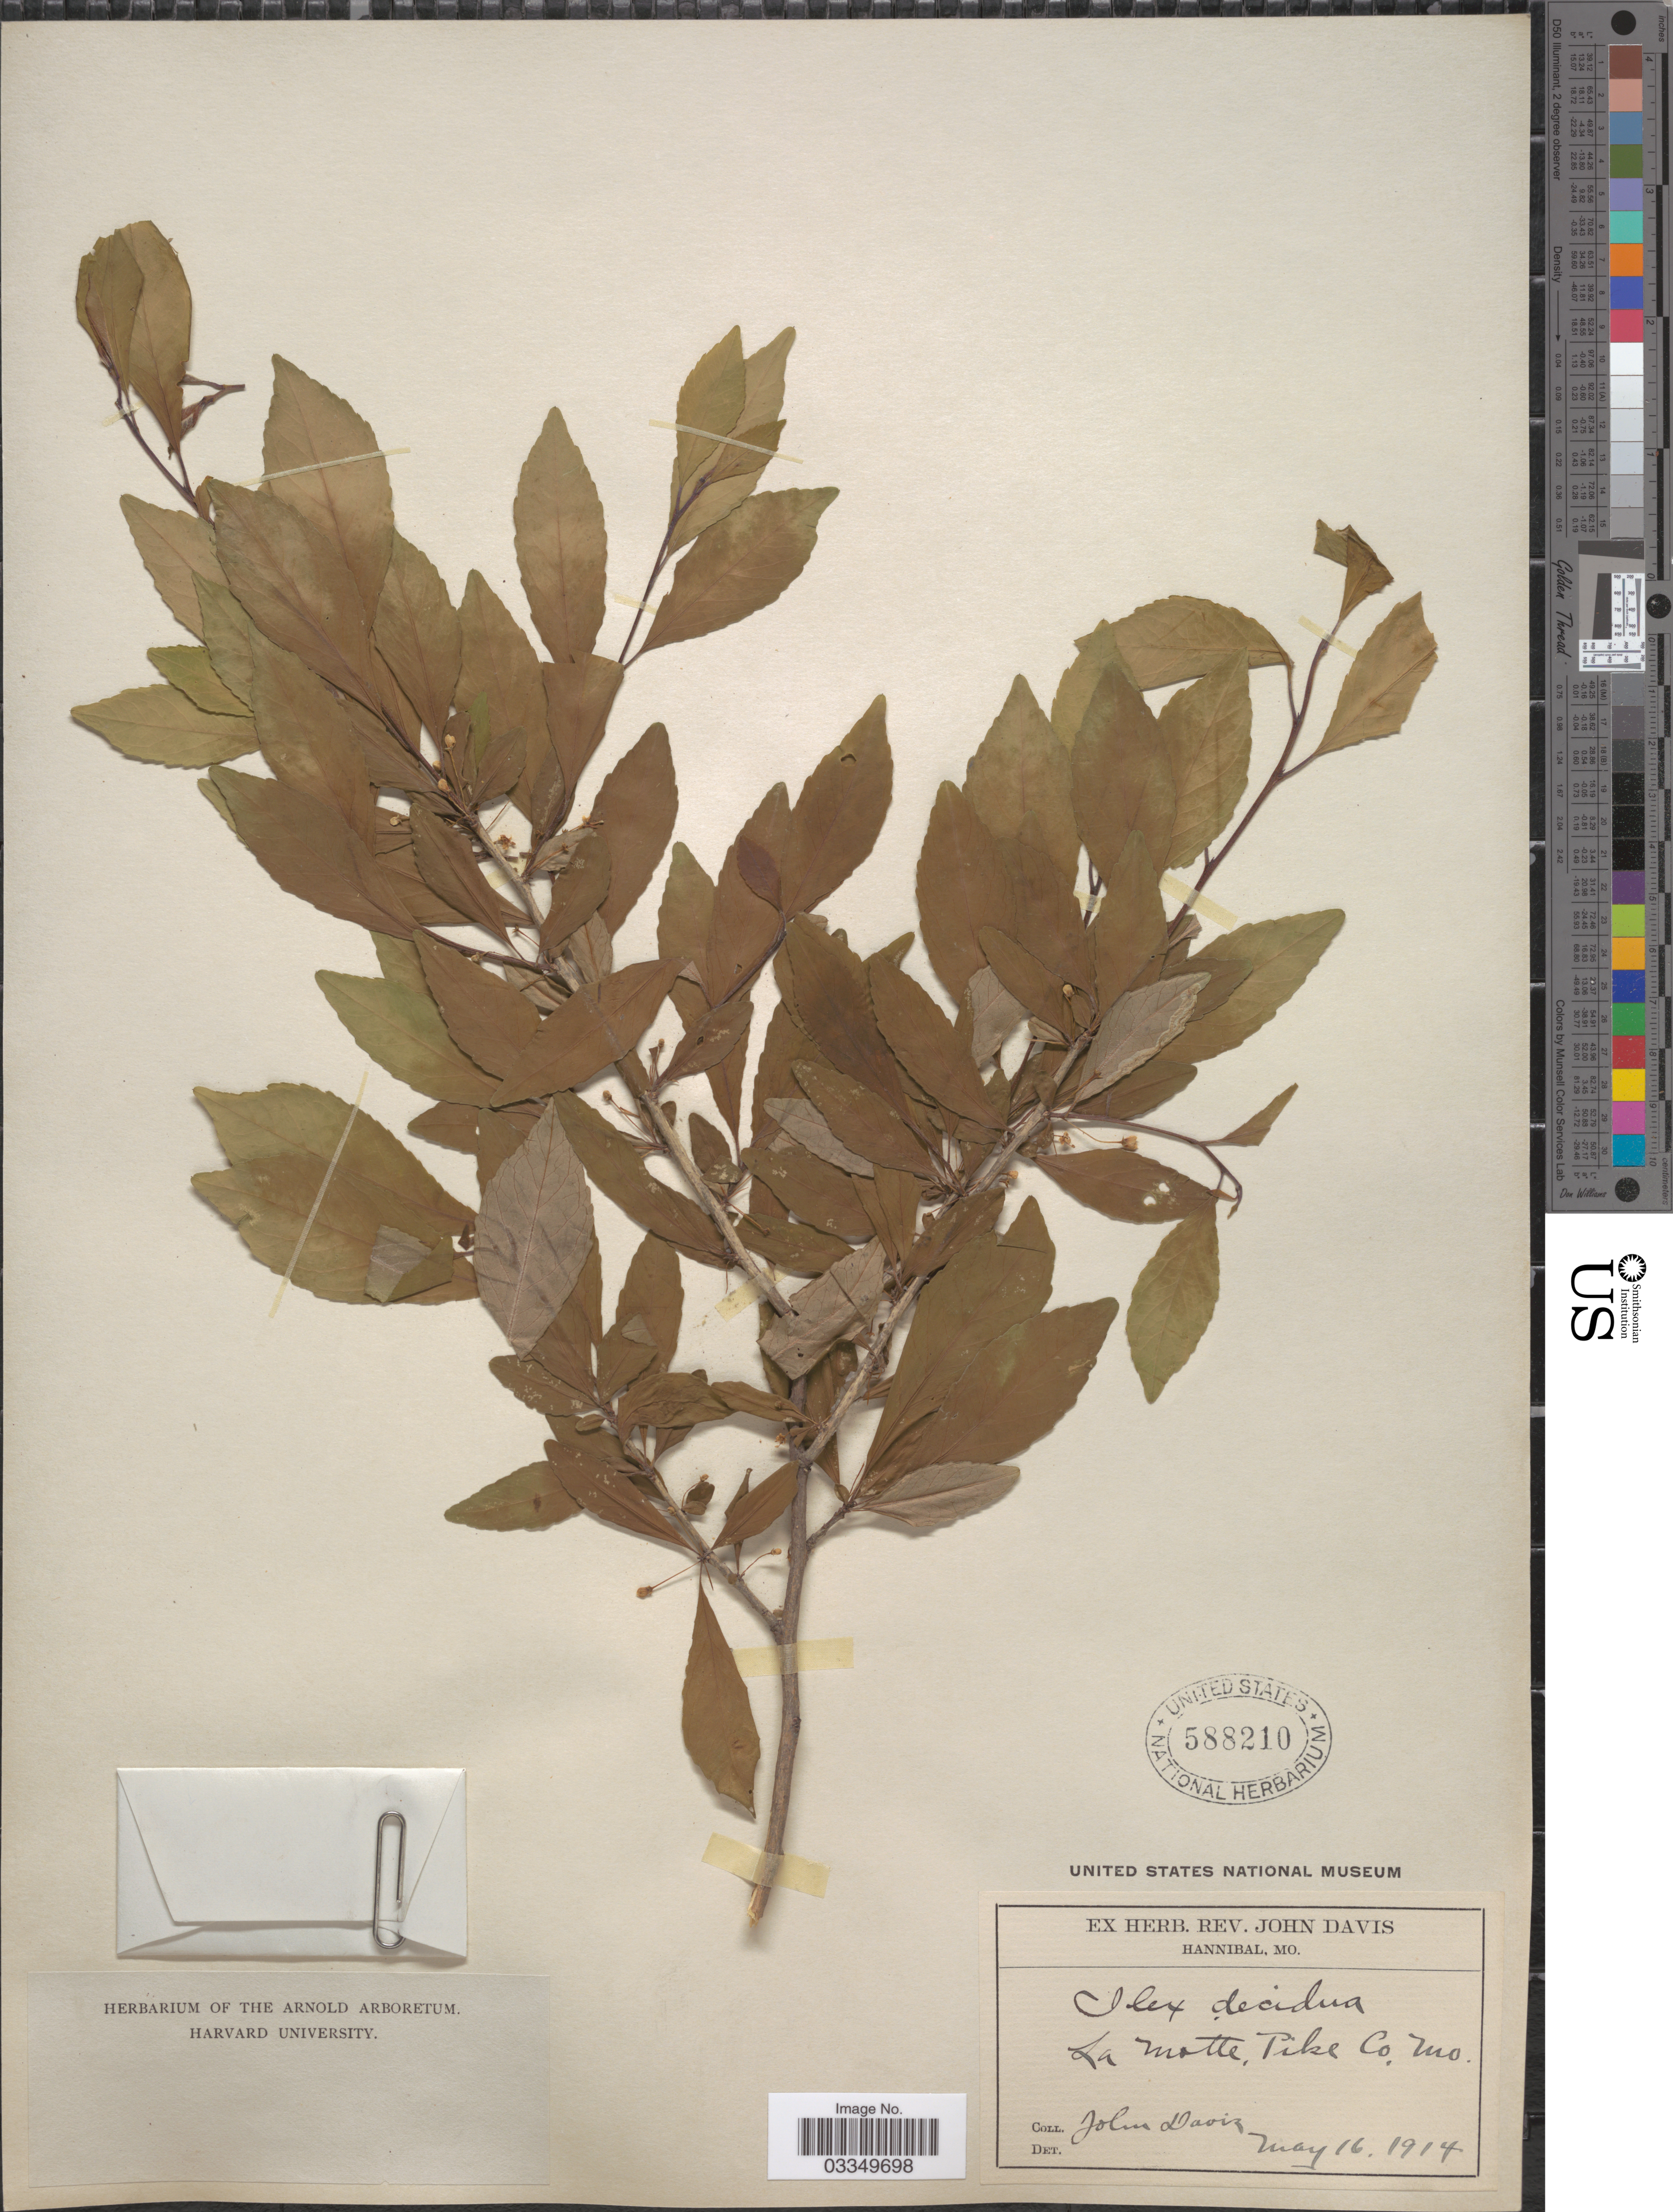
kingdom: Plantae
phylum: Tracheophyta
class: Magnoliopsida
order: Aquifoliales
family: Aquifoliaceae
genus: Ilex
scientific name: Ilex decidua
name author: Walter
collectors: J. Davis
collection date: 1914-05-16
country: United States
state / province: Missouri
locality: La Motte, Pike Co.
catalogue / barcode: US 588210